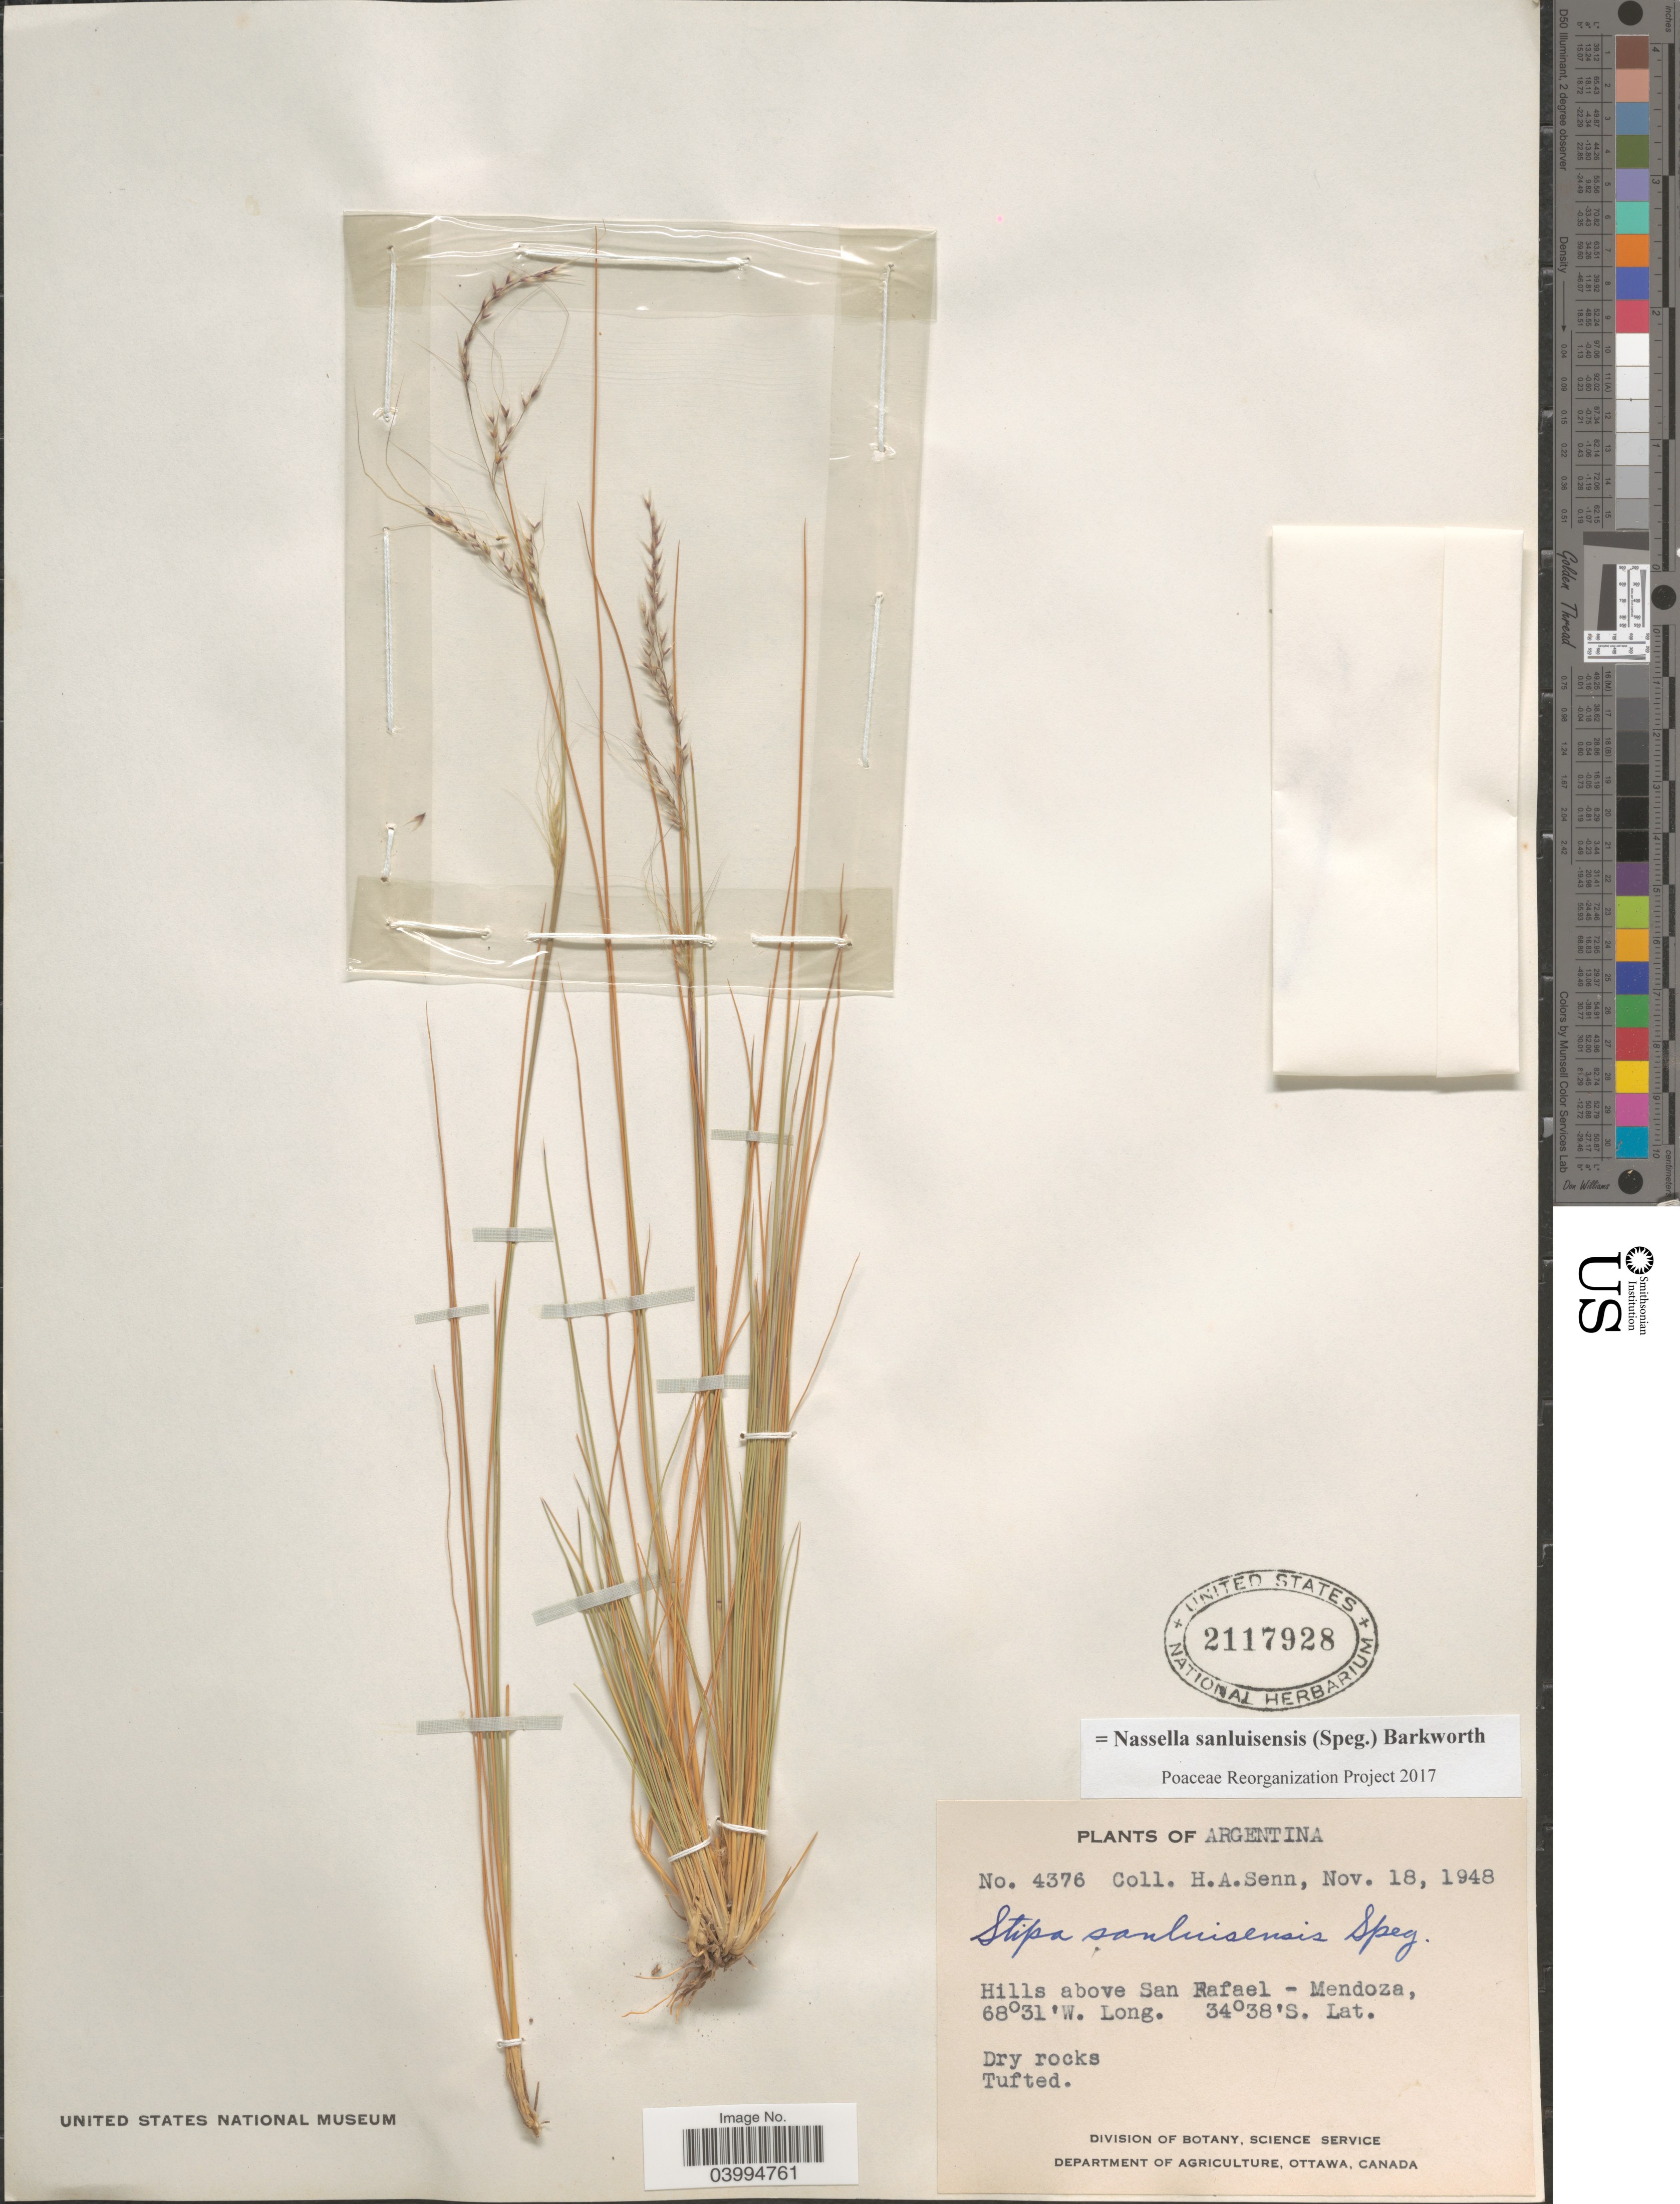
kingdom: Plantae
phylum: Tracheophyta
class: Liliopsida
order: Poales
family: Poaceae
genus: Nassella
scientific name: Nassella sanluisensis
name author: (Speg.) Barkworth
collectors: H. Senn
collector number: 4376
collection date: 1948-11-18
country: Argentina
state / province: Mendoza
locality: Hills above San Rafael.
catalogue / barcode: US 2117928